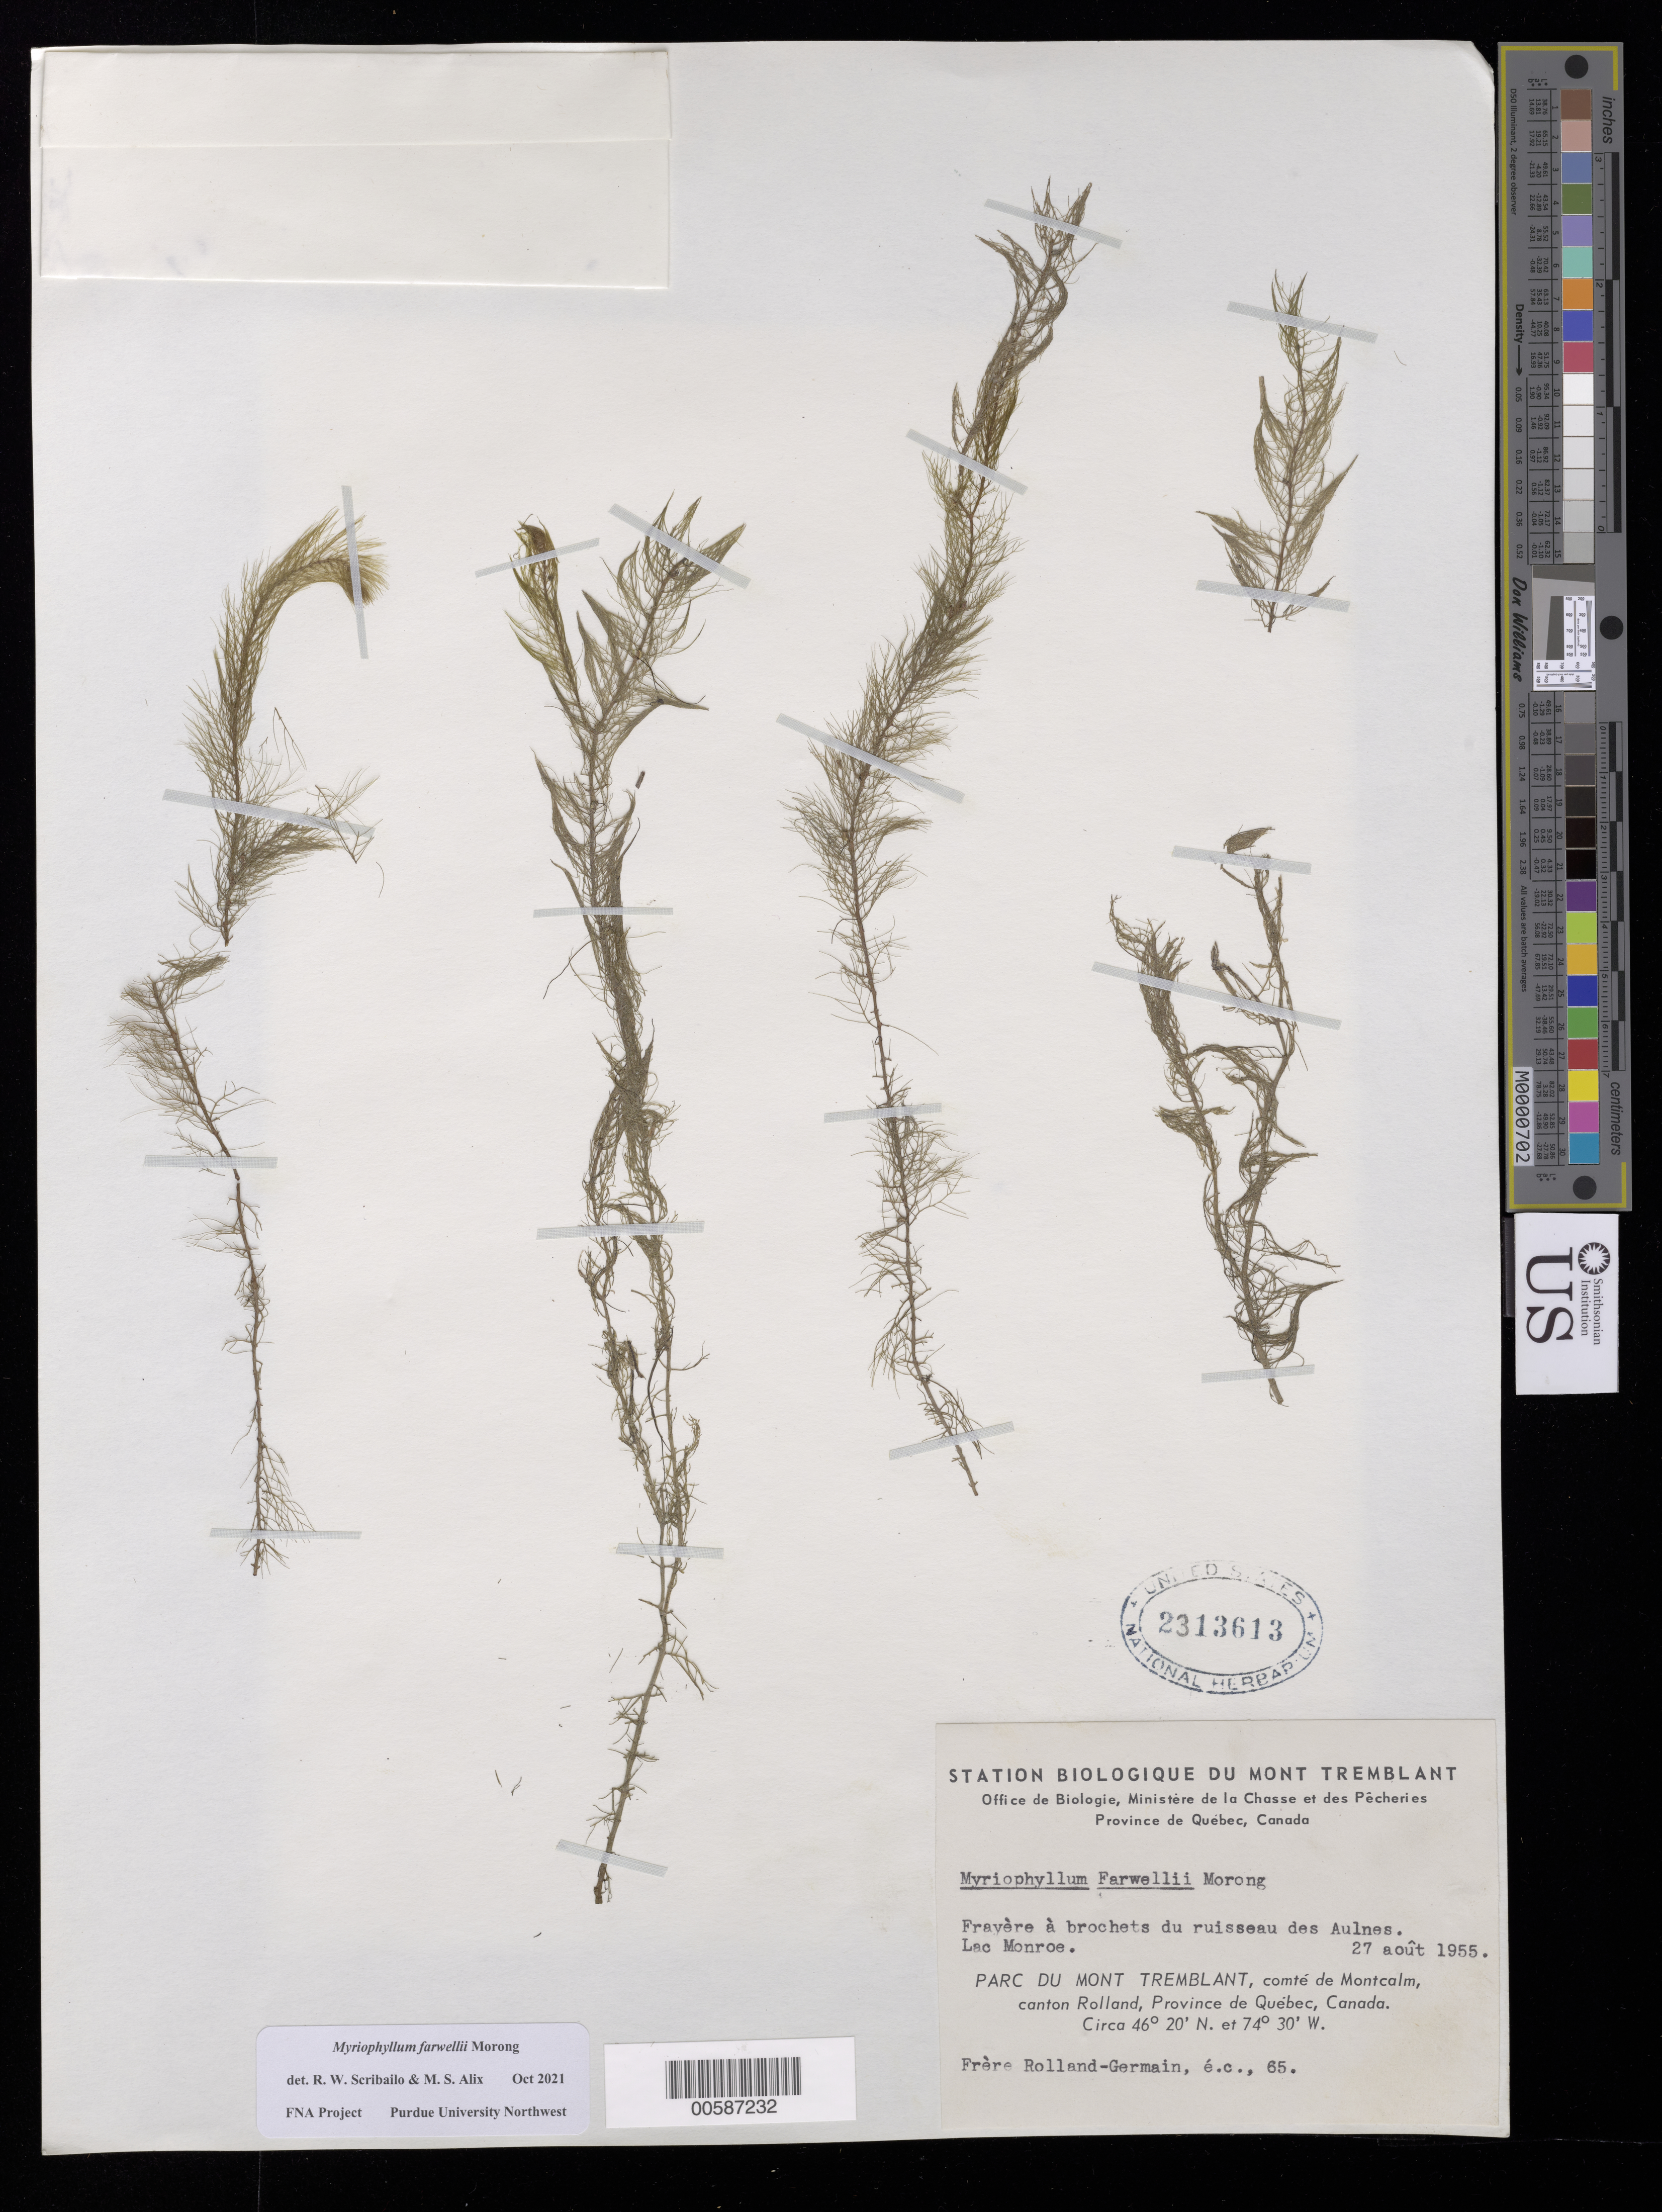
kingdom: Plantae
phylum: Tracheophyta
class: Magnoliopsida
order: Saxifragales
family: Haloragaceae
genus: Myriophyllum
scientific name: Myriophyllum farwellii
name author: Morong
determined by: Scribailo, R. W.; Alix, M. S.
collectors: Rolland-Germain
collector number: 65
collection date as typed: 27 Aug 1955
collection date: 1955-08-27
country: Canada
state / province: Quebec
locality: Mont Tremblant Park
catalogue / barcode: US 2313613